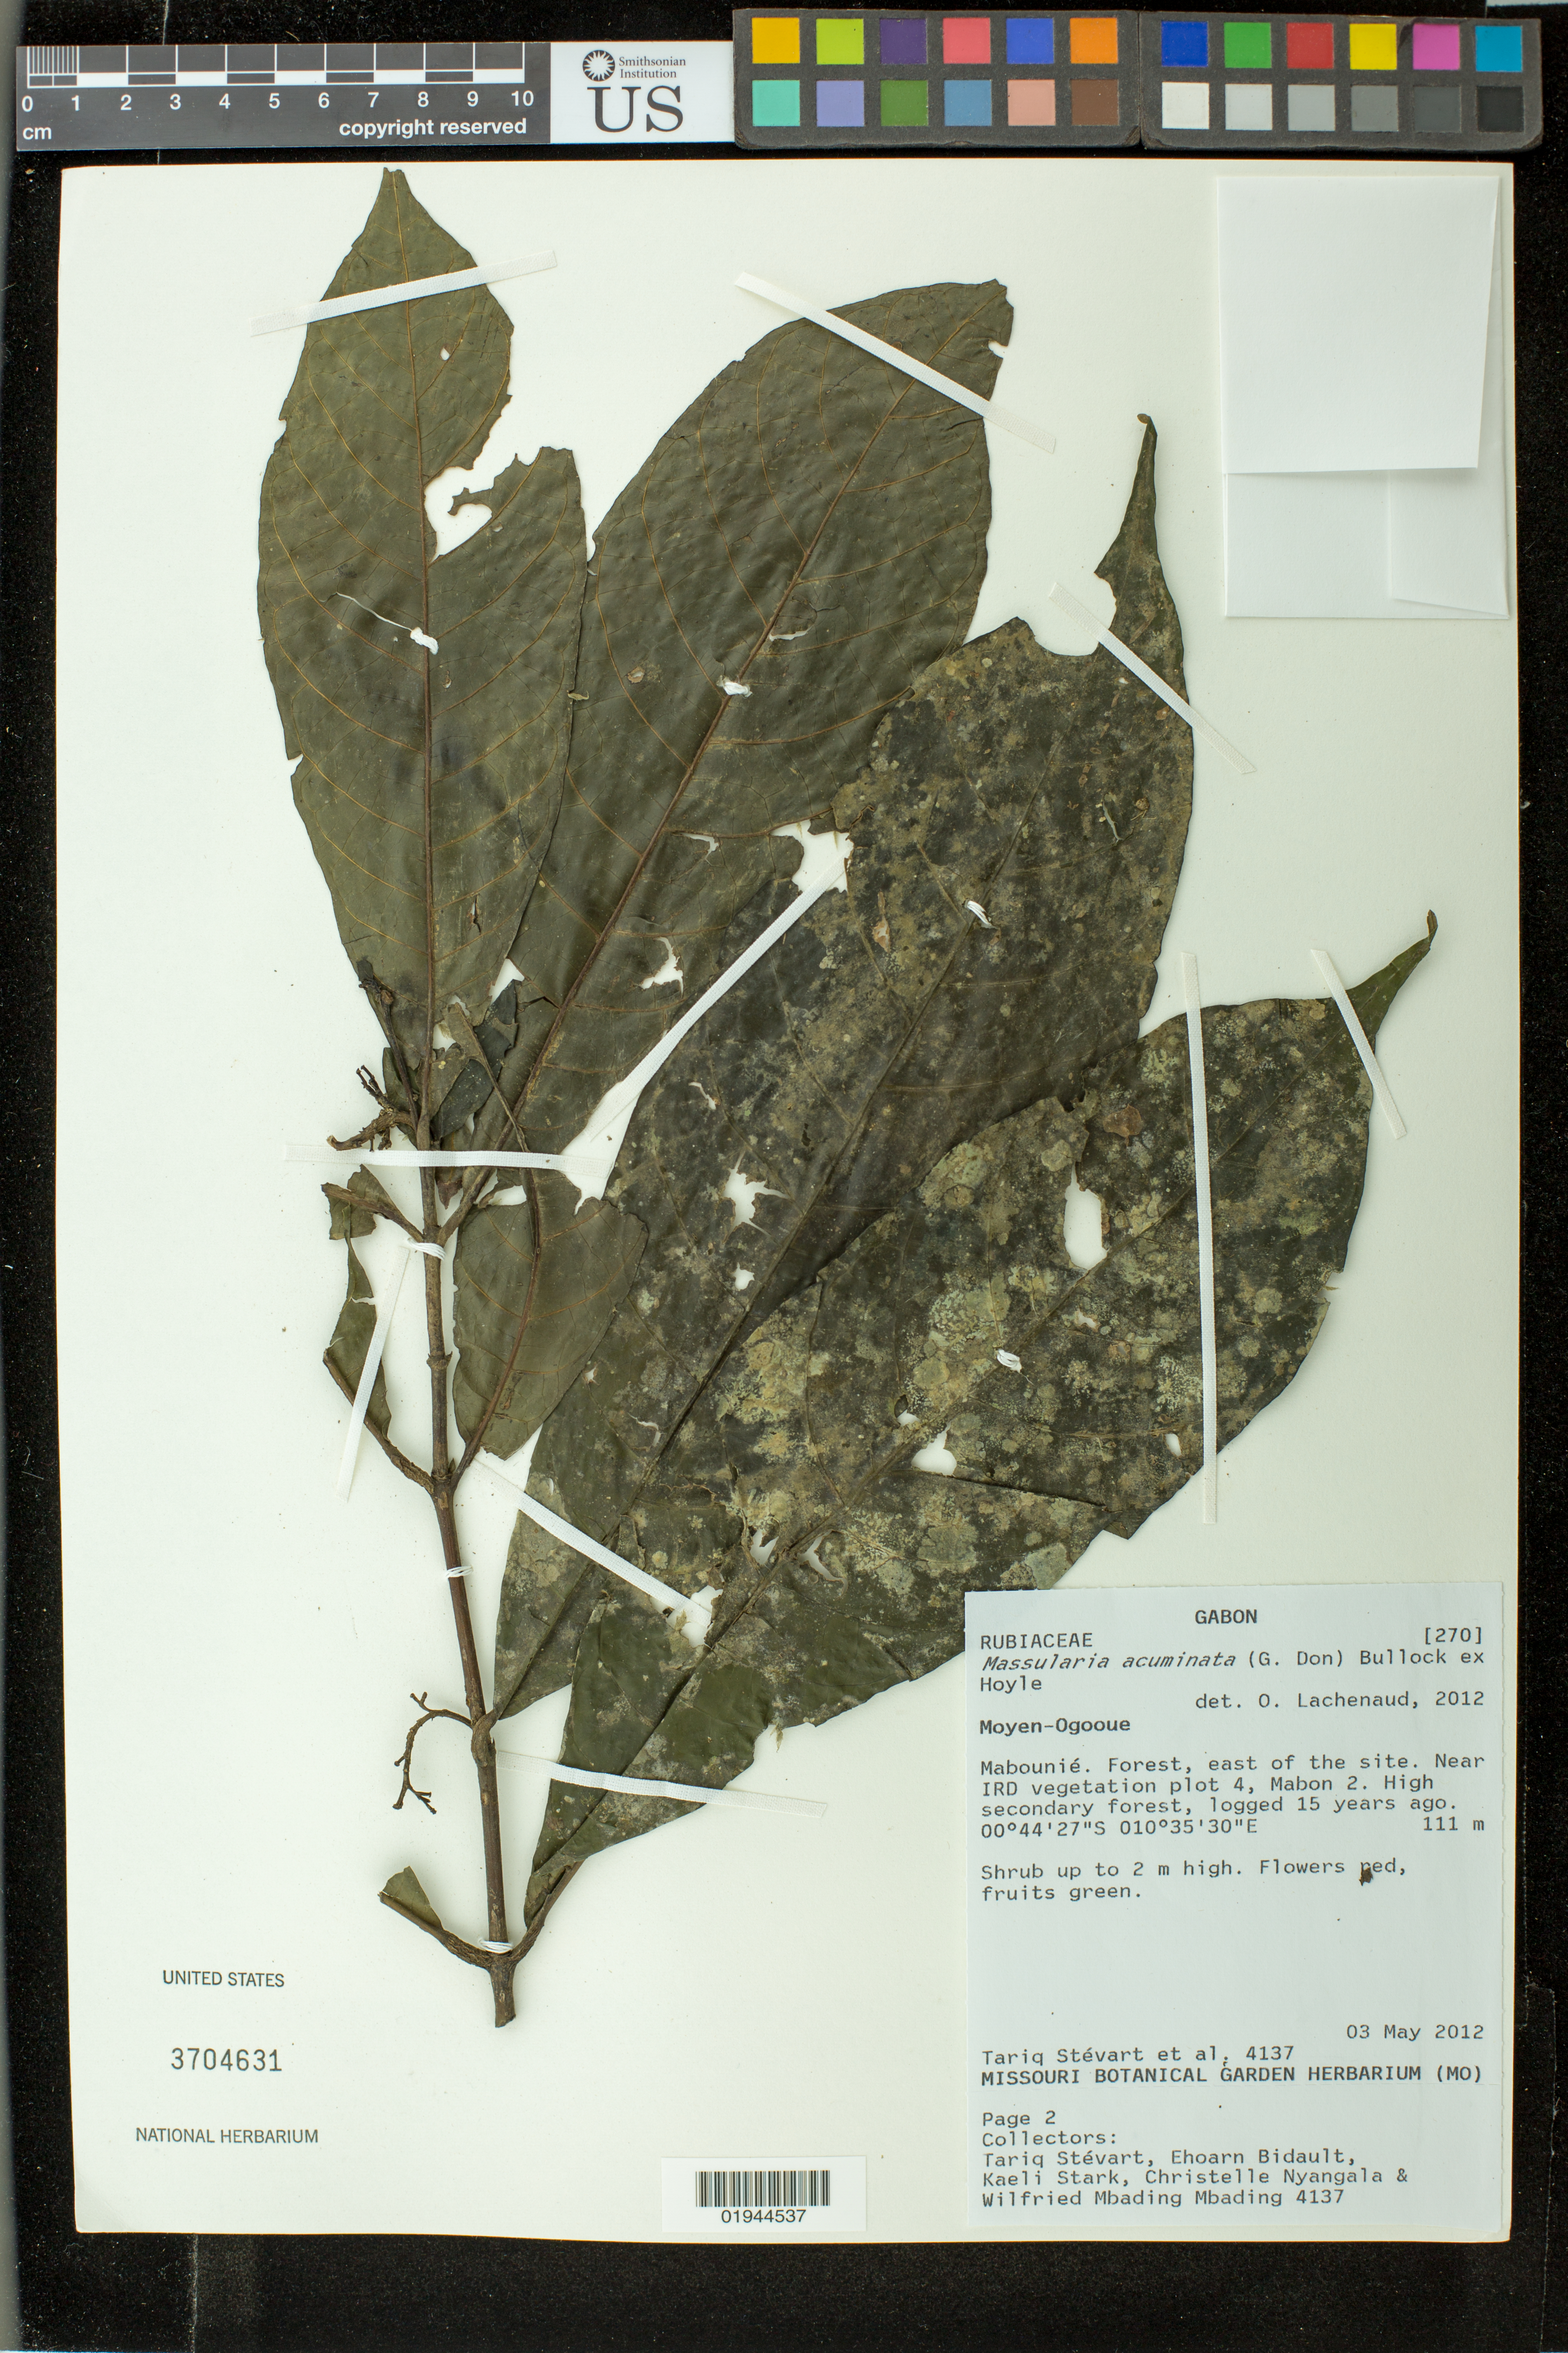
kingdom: Plantae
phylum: Tracheophyta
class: Magnoliopsida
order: Gentianales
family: Rubiaceae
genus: Massularia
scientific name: Massularia acuminata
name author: (G. Don) Bullock ex Hoyle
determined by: Lachenaud, O.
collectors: T. Stévart, E. Bidault, K. Stark, C. Nyangala & W. Mbading-Mbading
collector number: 4137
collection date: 2012-05-03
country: Gabon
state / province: Moyen-Ogooué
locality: Mabounie, forest east of the site, near IRD vegetation plot 4, Mabon 2.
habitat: High secondary forest, logged 15 years ago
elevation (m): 111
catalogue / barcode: US 3704631